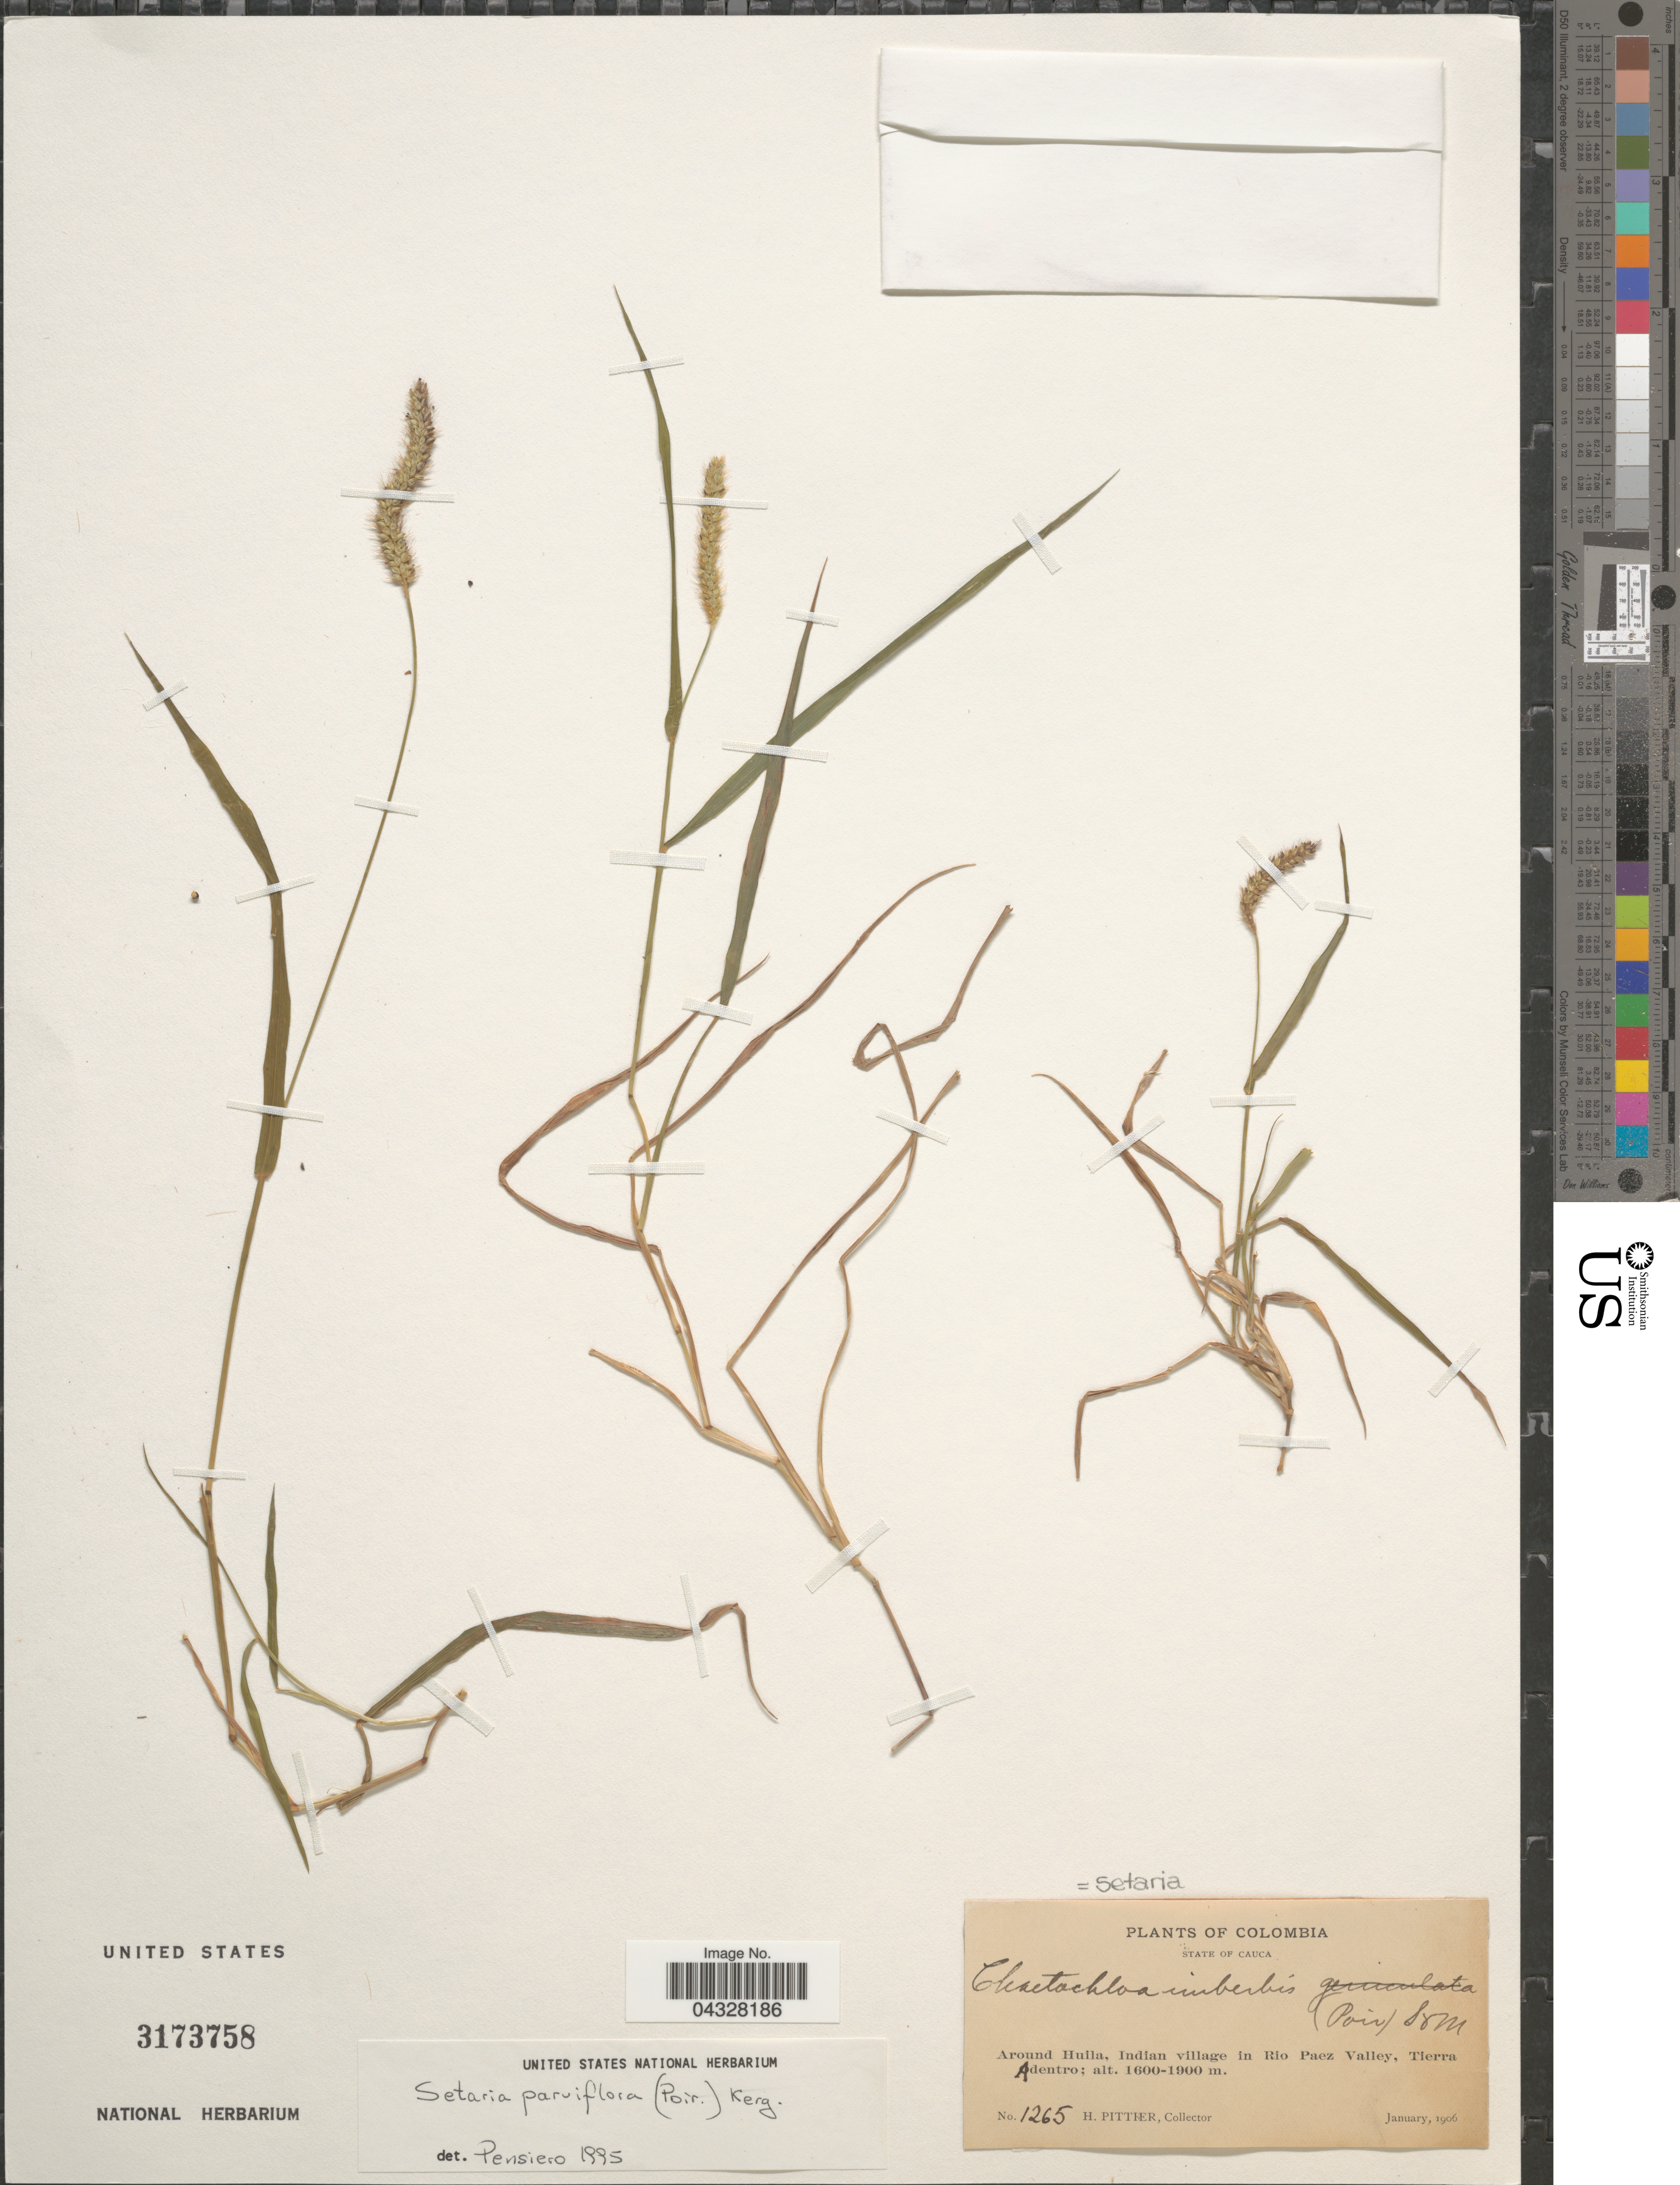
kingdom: Plantae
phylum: Tracheophyta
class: Liliopsida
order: Poales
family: Poaceae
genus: Setaria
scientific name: Setaria parviflora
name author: (Poir.) Kerguélen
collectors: H. F. Pittier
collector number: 1265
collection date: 1906-01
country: Colombia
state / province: Cauca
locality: Around Huila, Indian village in Rio Paez Valley, Tierra Adentro.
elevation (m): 1600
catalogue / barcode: US 3173758